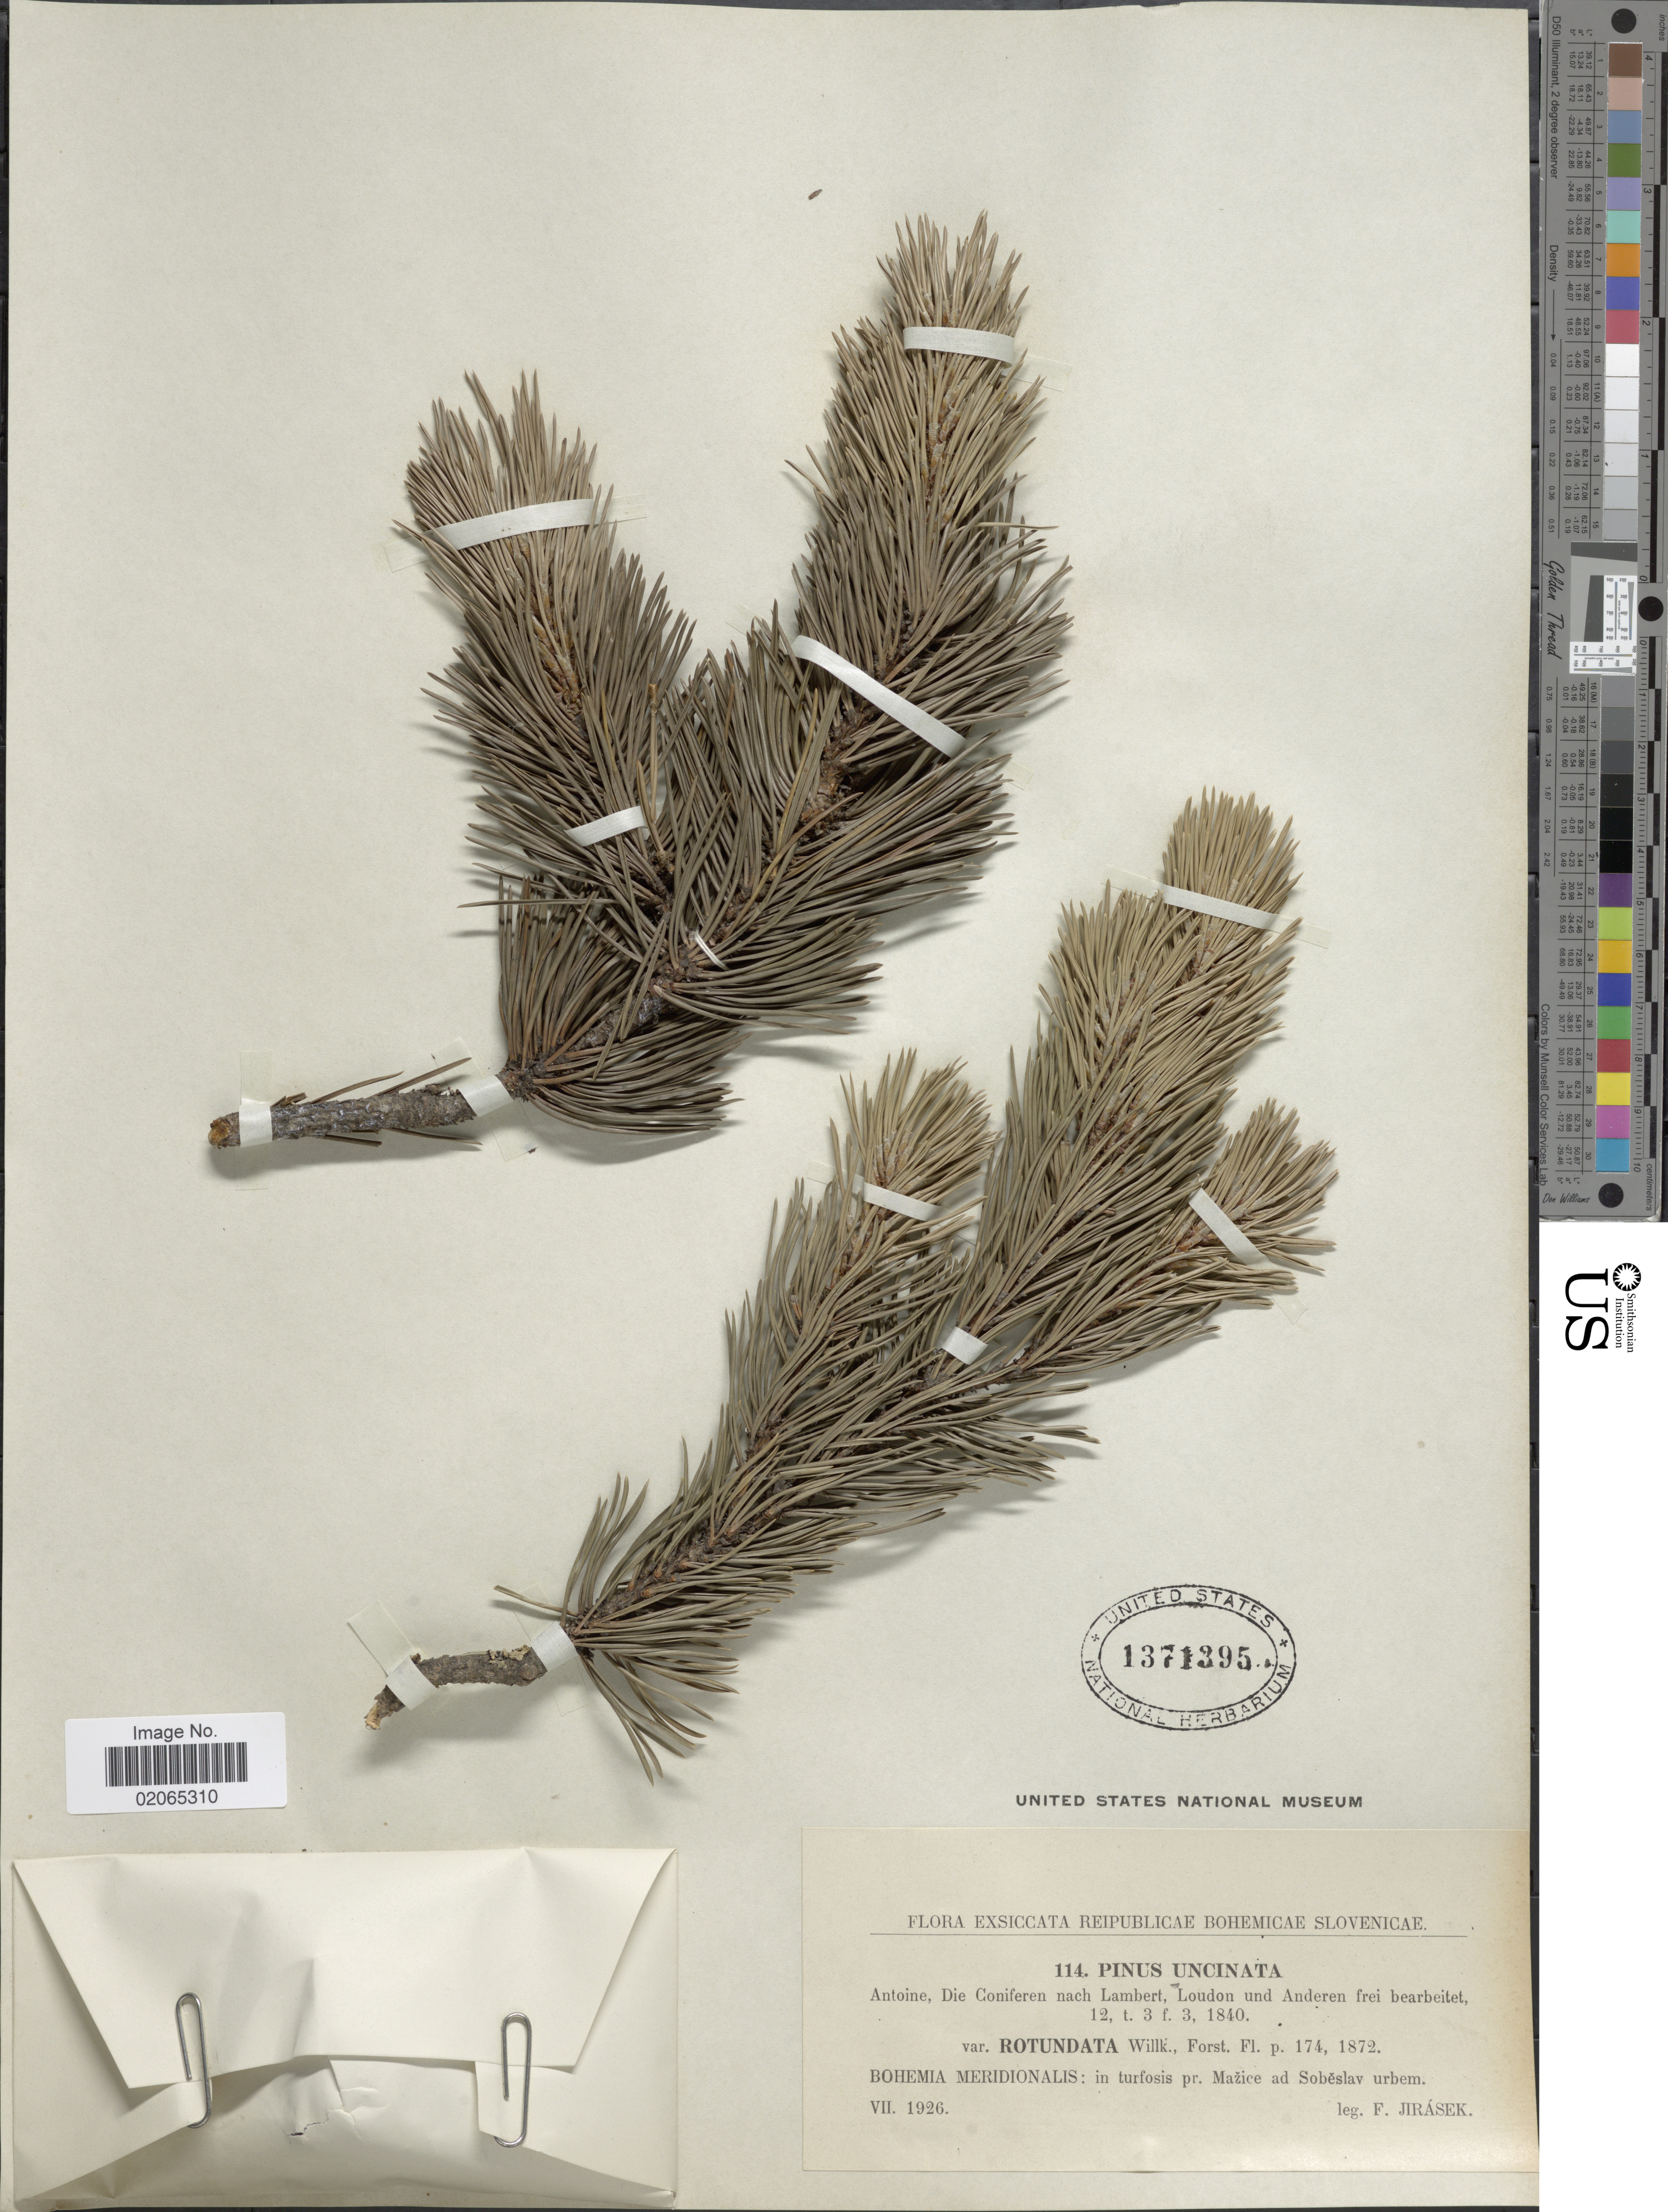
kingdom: Plantae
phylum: Tracheophyta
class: Pinopsida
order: Pinales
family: Pinaceae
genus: Pinus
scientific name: Pinus mugo var. uncinata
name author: (Ramond ex DC.) Fiori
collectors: F. Jirasek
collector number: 114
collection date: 1926-07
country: Czechia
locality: Reipublicae Bohemicae Slovenicae. Bohemia Meridionalis: in turfosis pr. Mazice ad Sobeslav urbem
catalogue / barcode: US 1371395